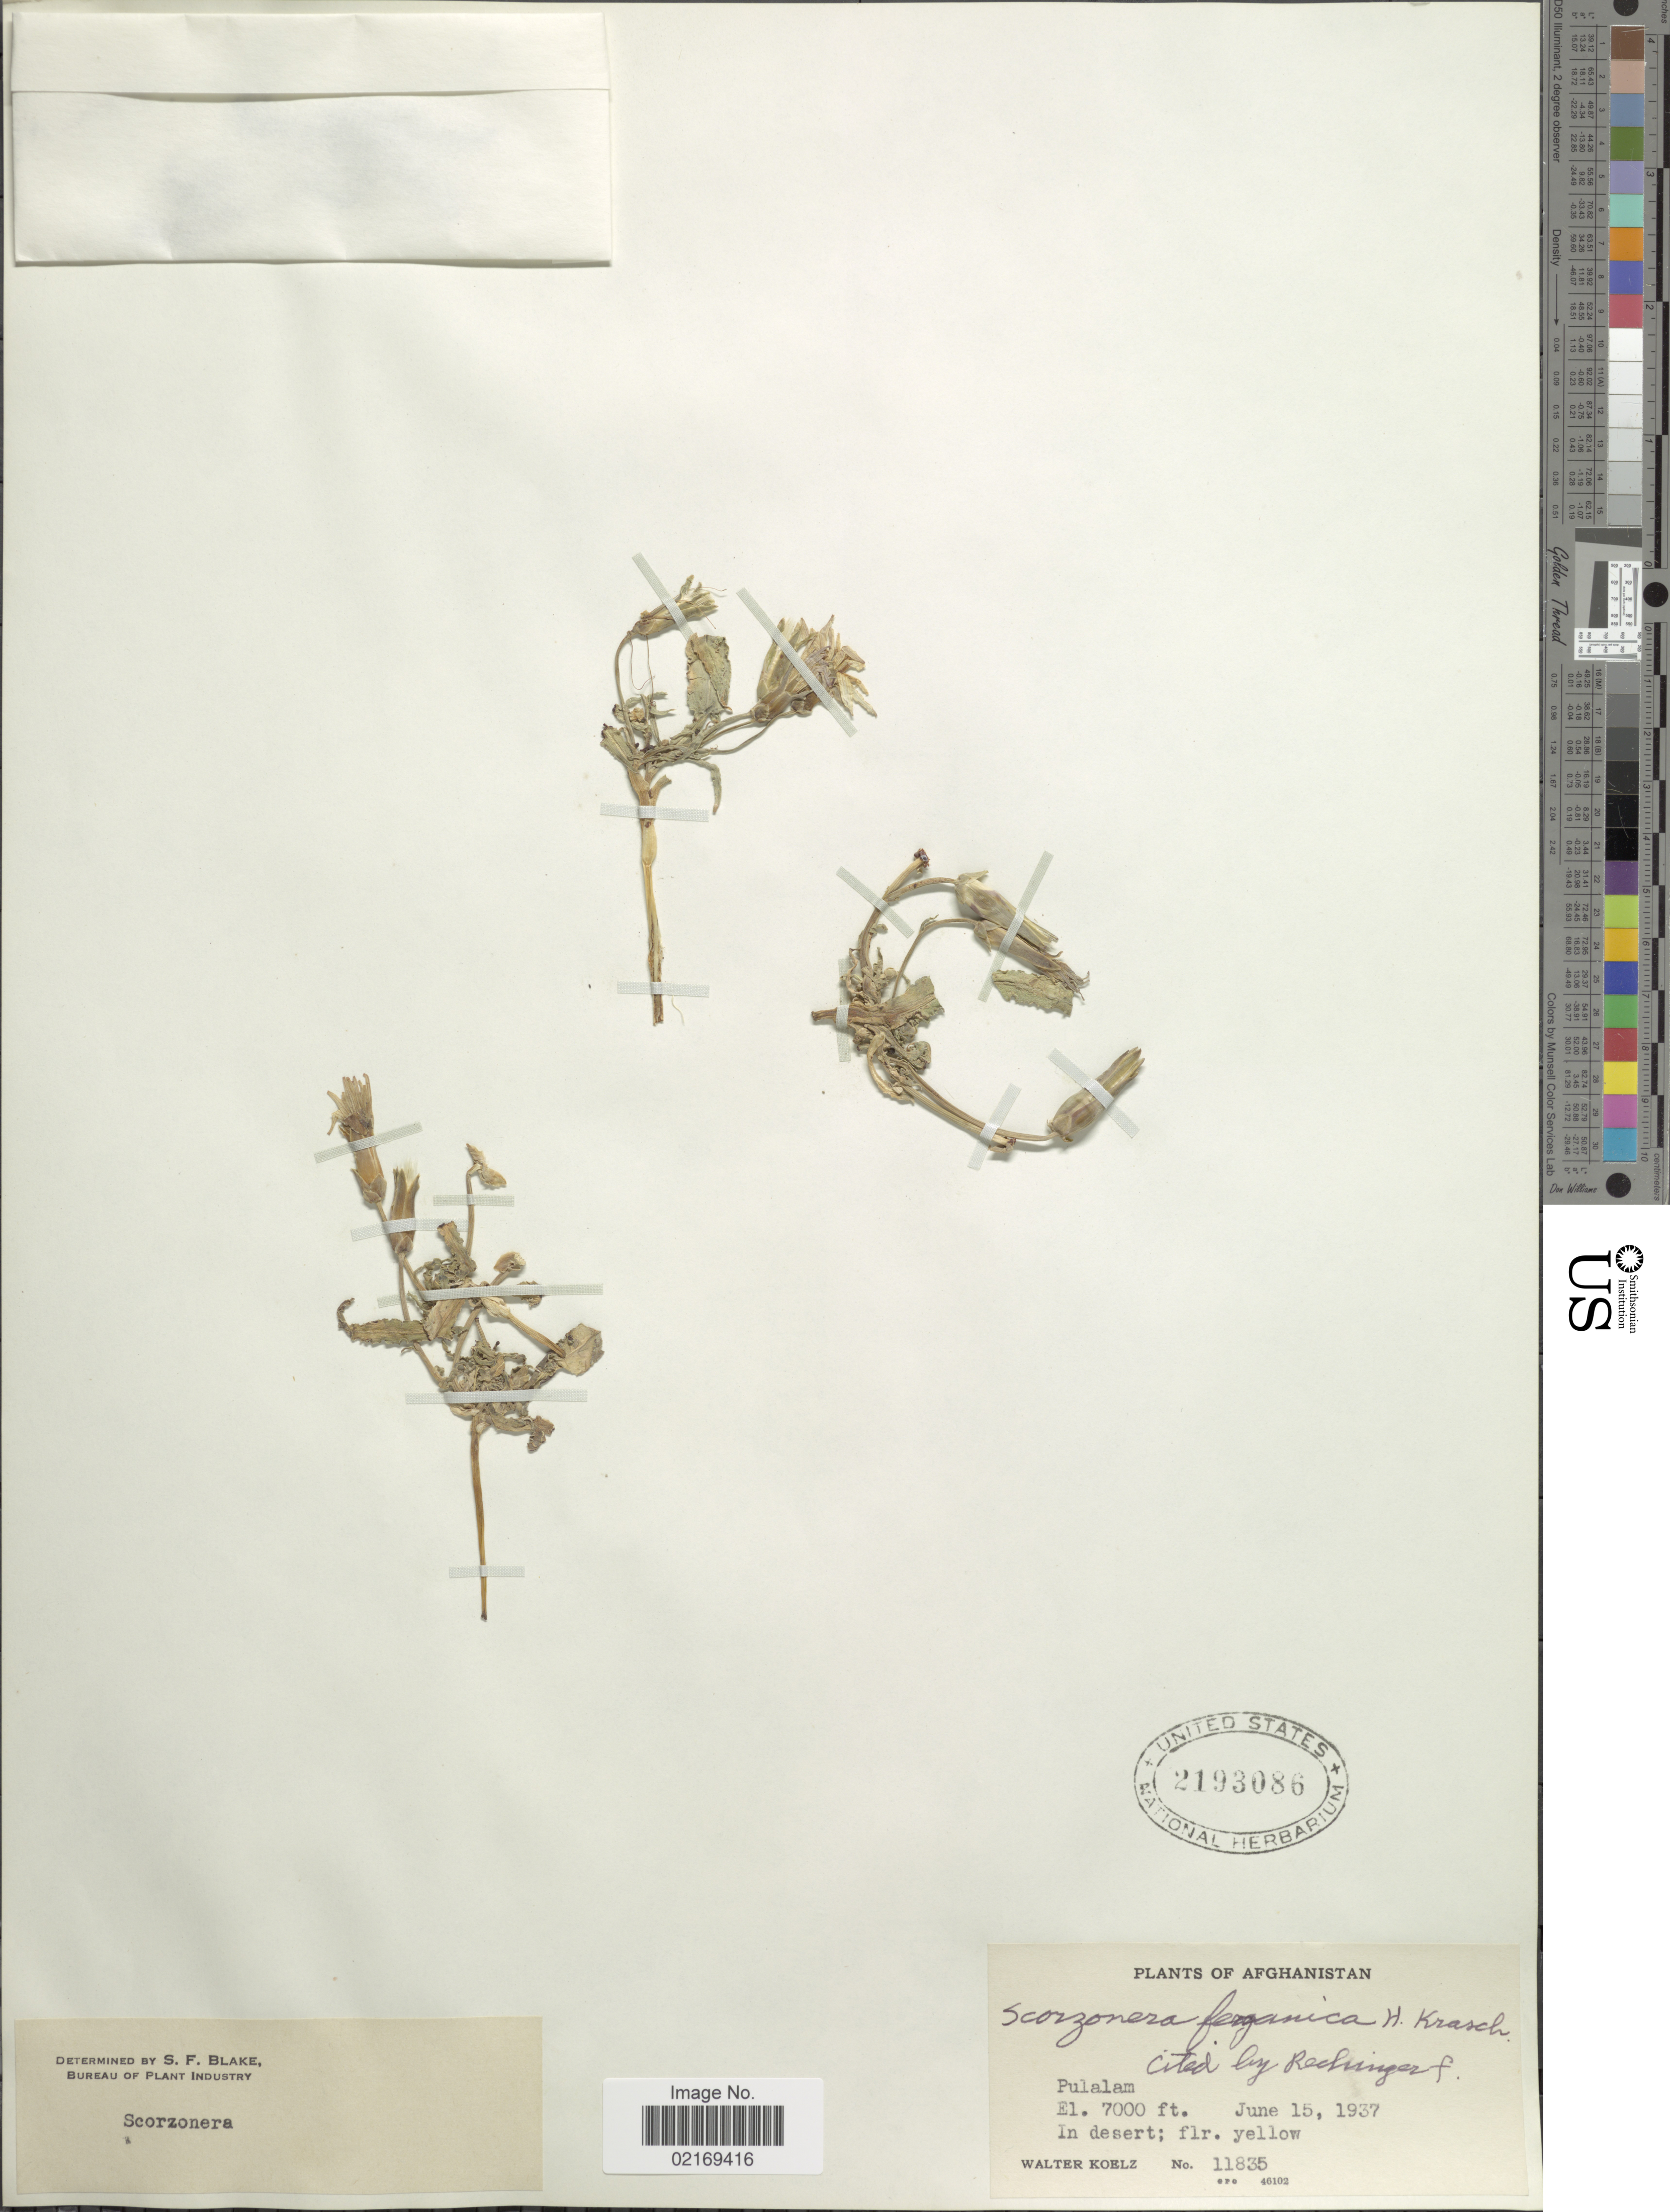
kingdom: Plantae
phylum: Tracheophyta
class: Magnoliopsida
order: Asterales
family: Asteraceae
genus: Scorzonera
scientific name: Scorzonera ferganica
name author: Krasch.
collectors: W. N. Koelz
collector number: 11835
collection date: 1937-06-15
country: Afghanistan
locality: Pulalam, in desert.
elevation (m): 2134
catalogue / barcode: US 2193086